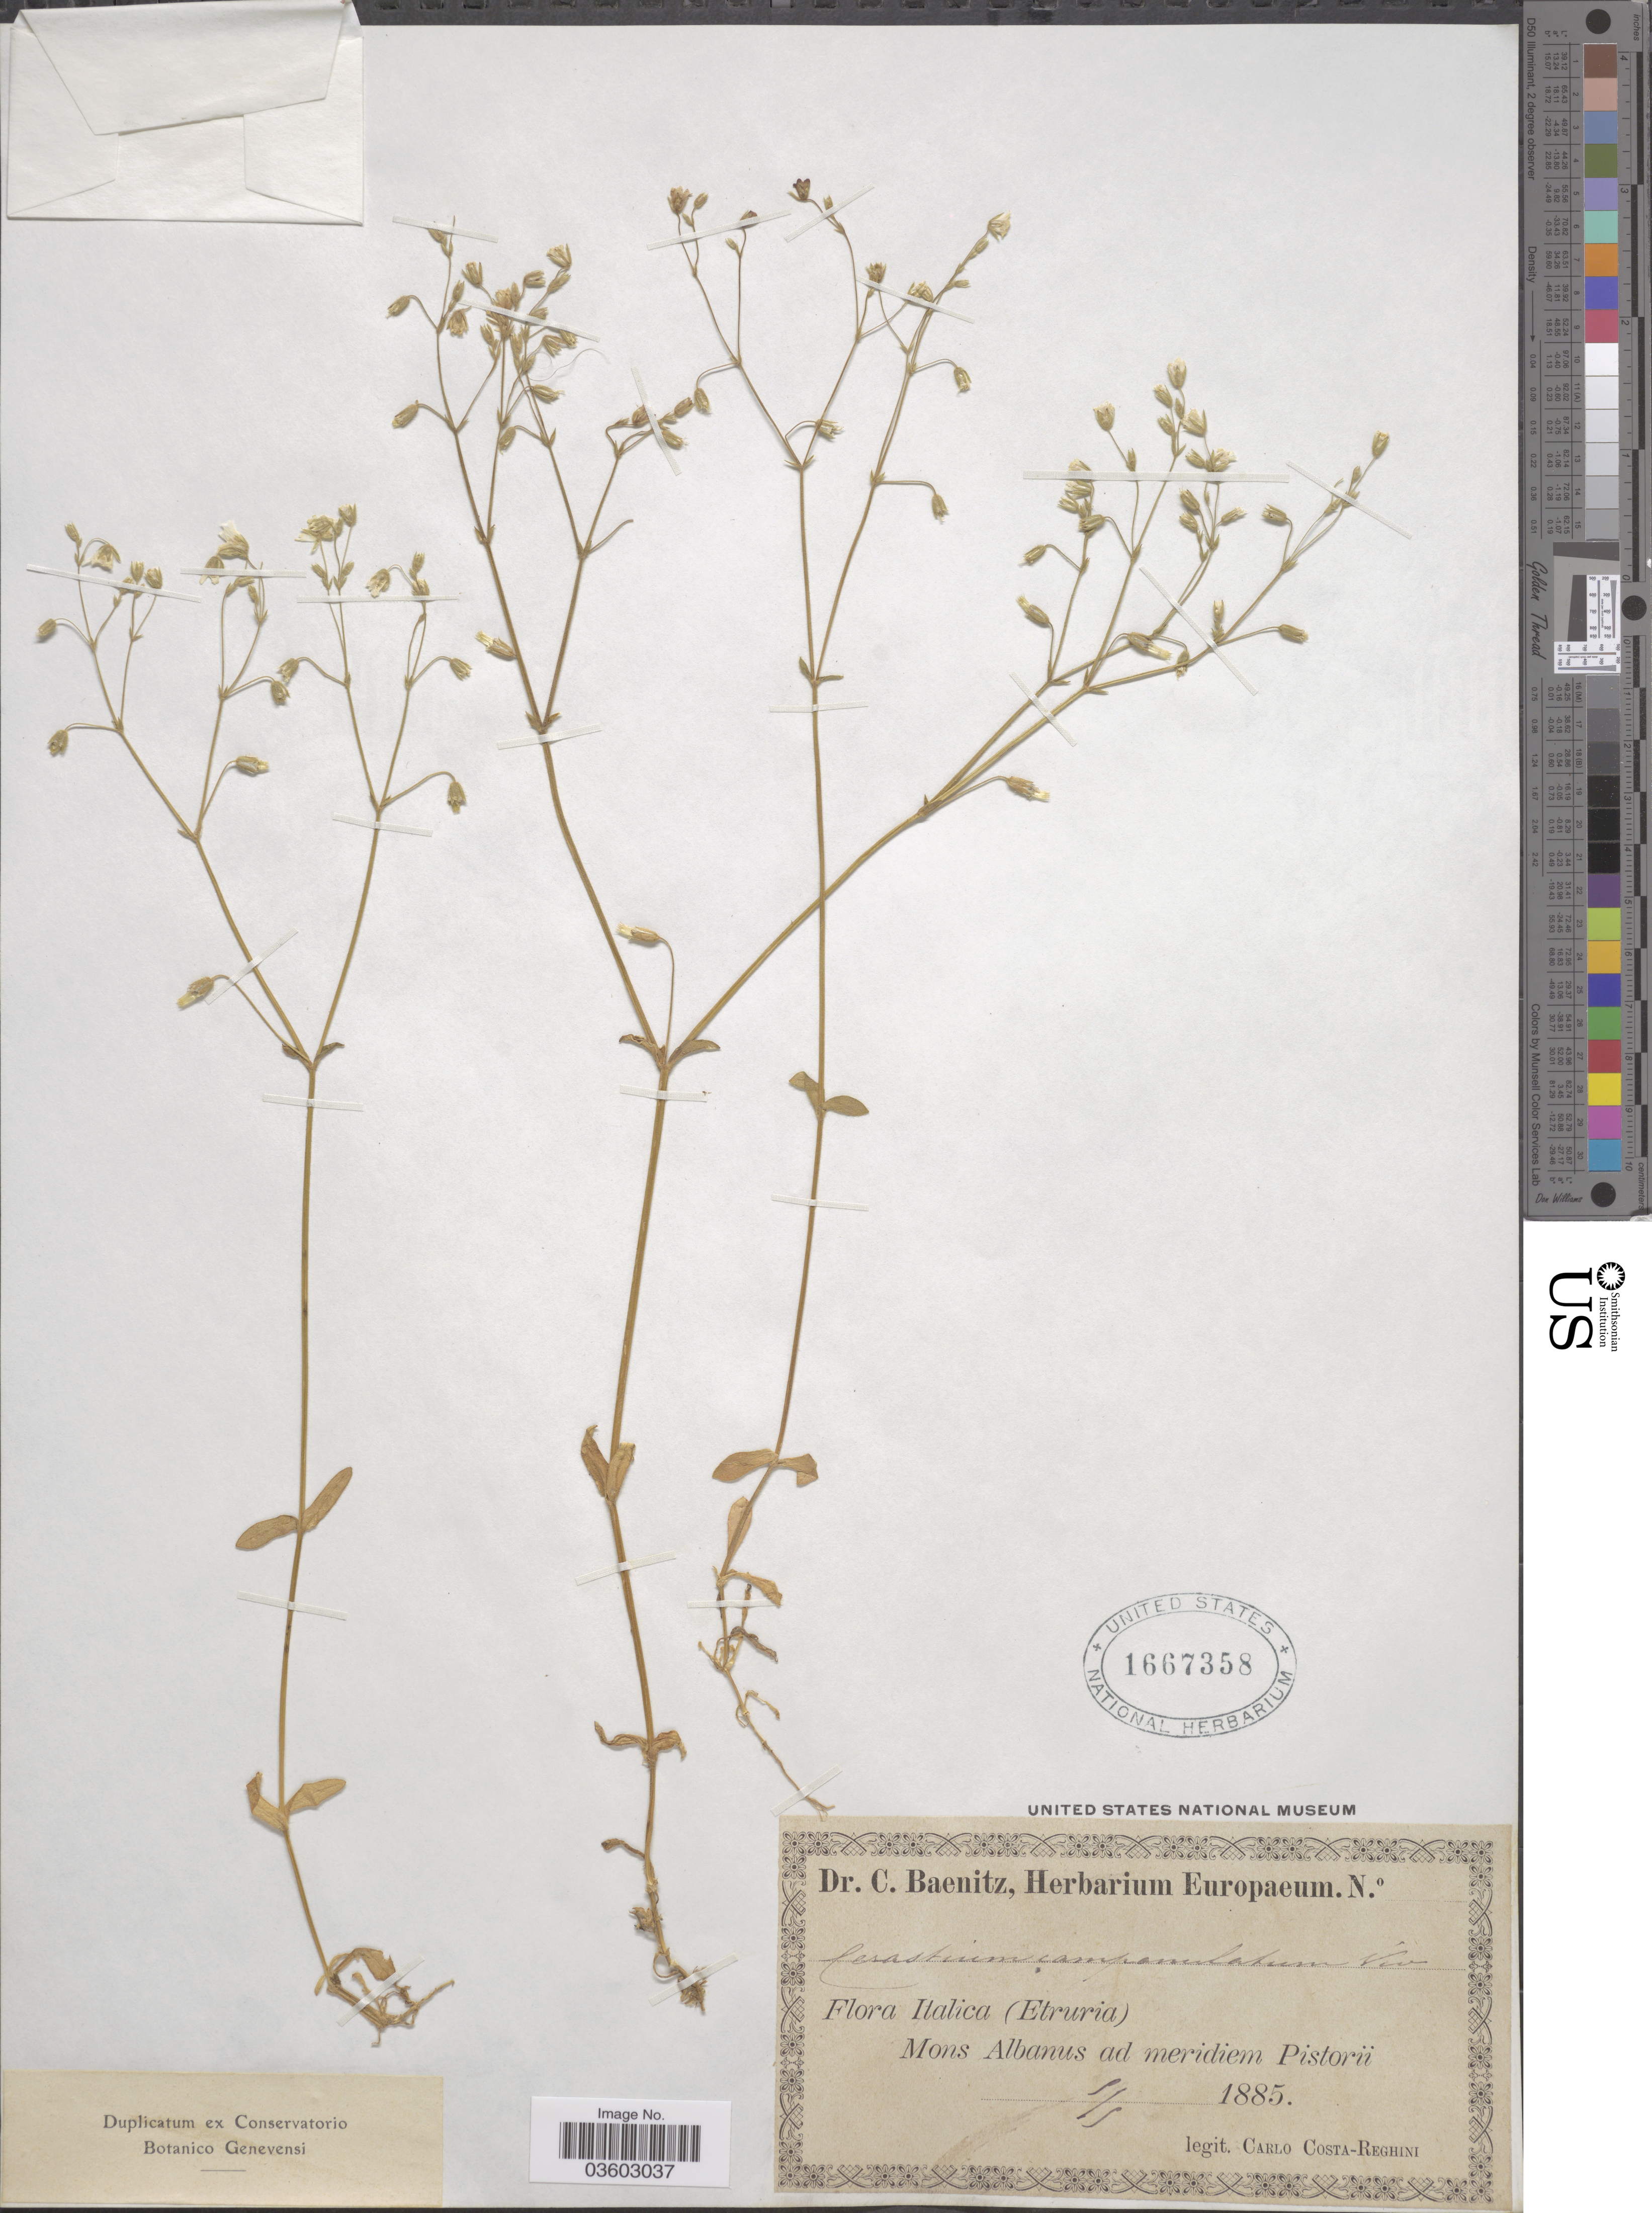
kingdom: Plantae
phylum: Tracheophyta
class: Magnoliopsida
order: Caryophyllales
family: Caryophyllaceae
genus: Cerastium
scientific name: Cerastium campanulatum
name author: Viv.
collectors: Costa-Reghini, C.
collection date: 1885-05-05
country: Italy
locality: Etruria. Mons Albanus ad meridiem Pistorii.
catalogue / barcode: US 1667358